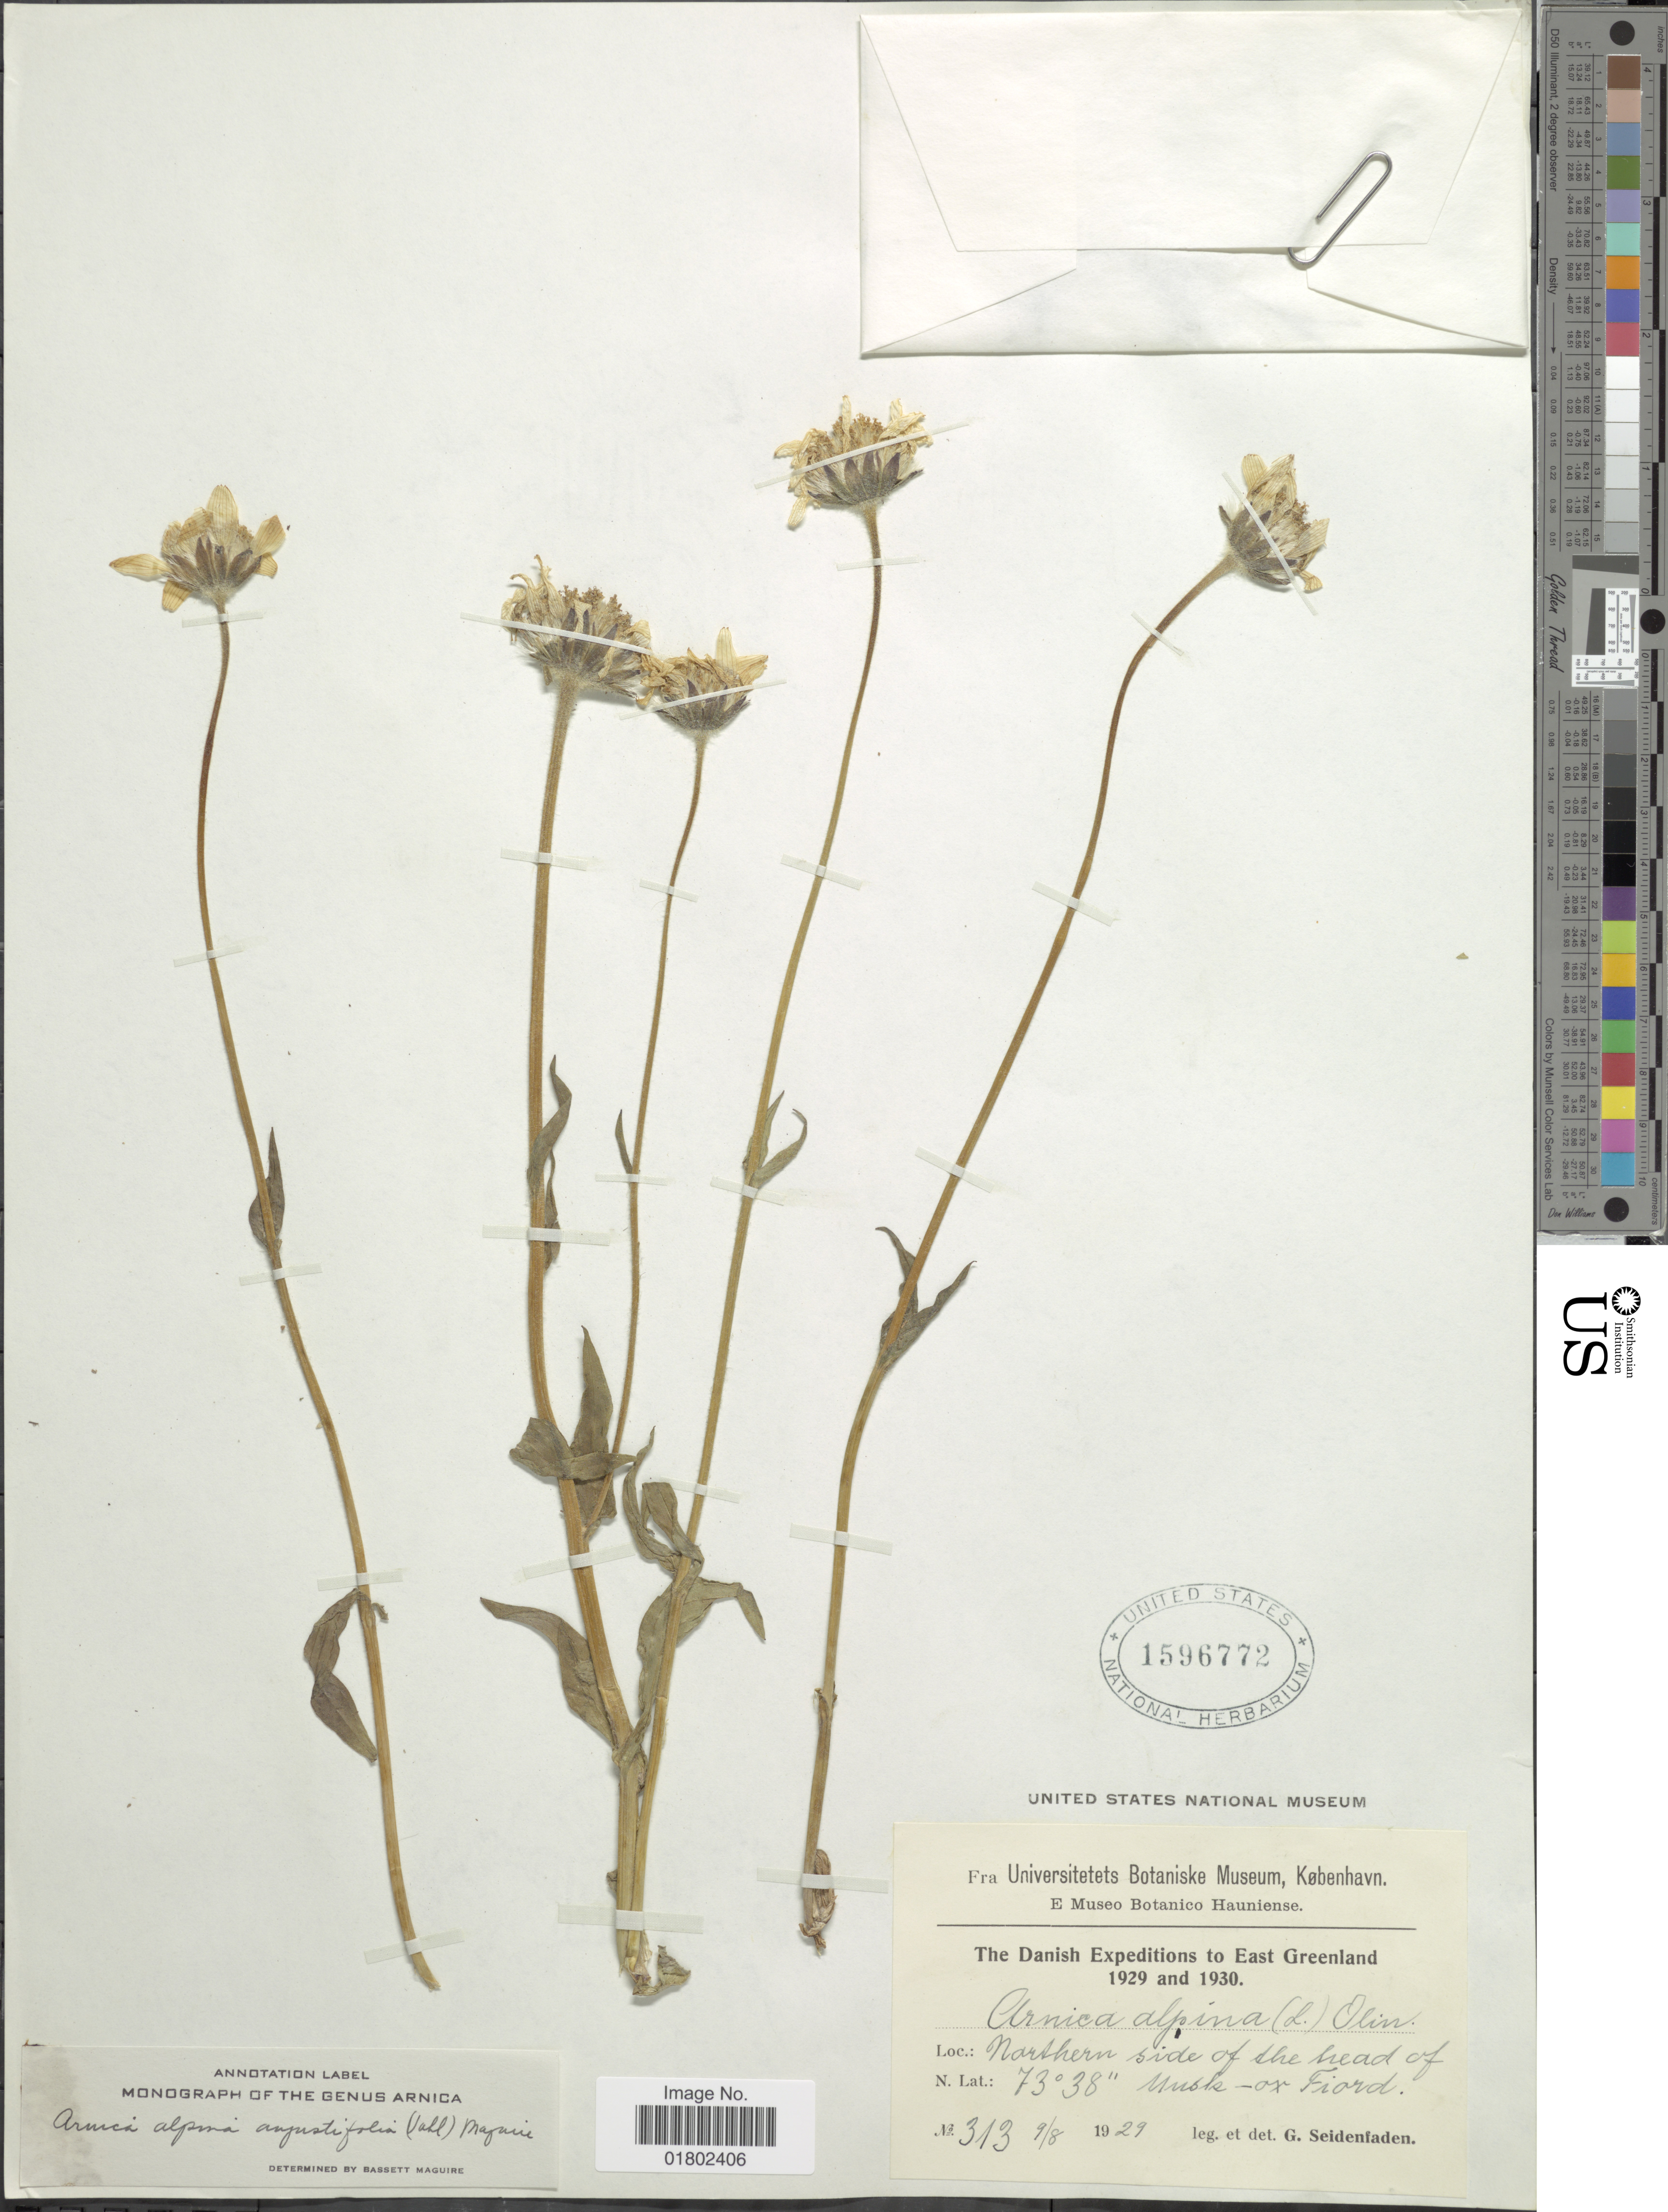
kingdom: Plantae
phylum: Tracheophyta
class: Magnoliopsida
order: Asterales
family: Asteraceae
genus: Arnica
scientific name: Arnica alpina var. angustifolia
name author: (Vahl) Maguire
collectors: G. Seidenfaden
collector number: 313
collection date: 1929-08-09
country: Greenland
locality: East Greenland, Northern side of head of Musk- Oxford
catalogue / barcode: US 1596772